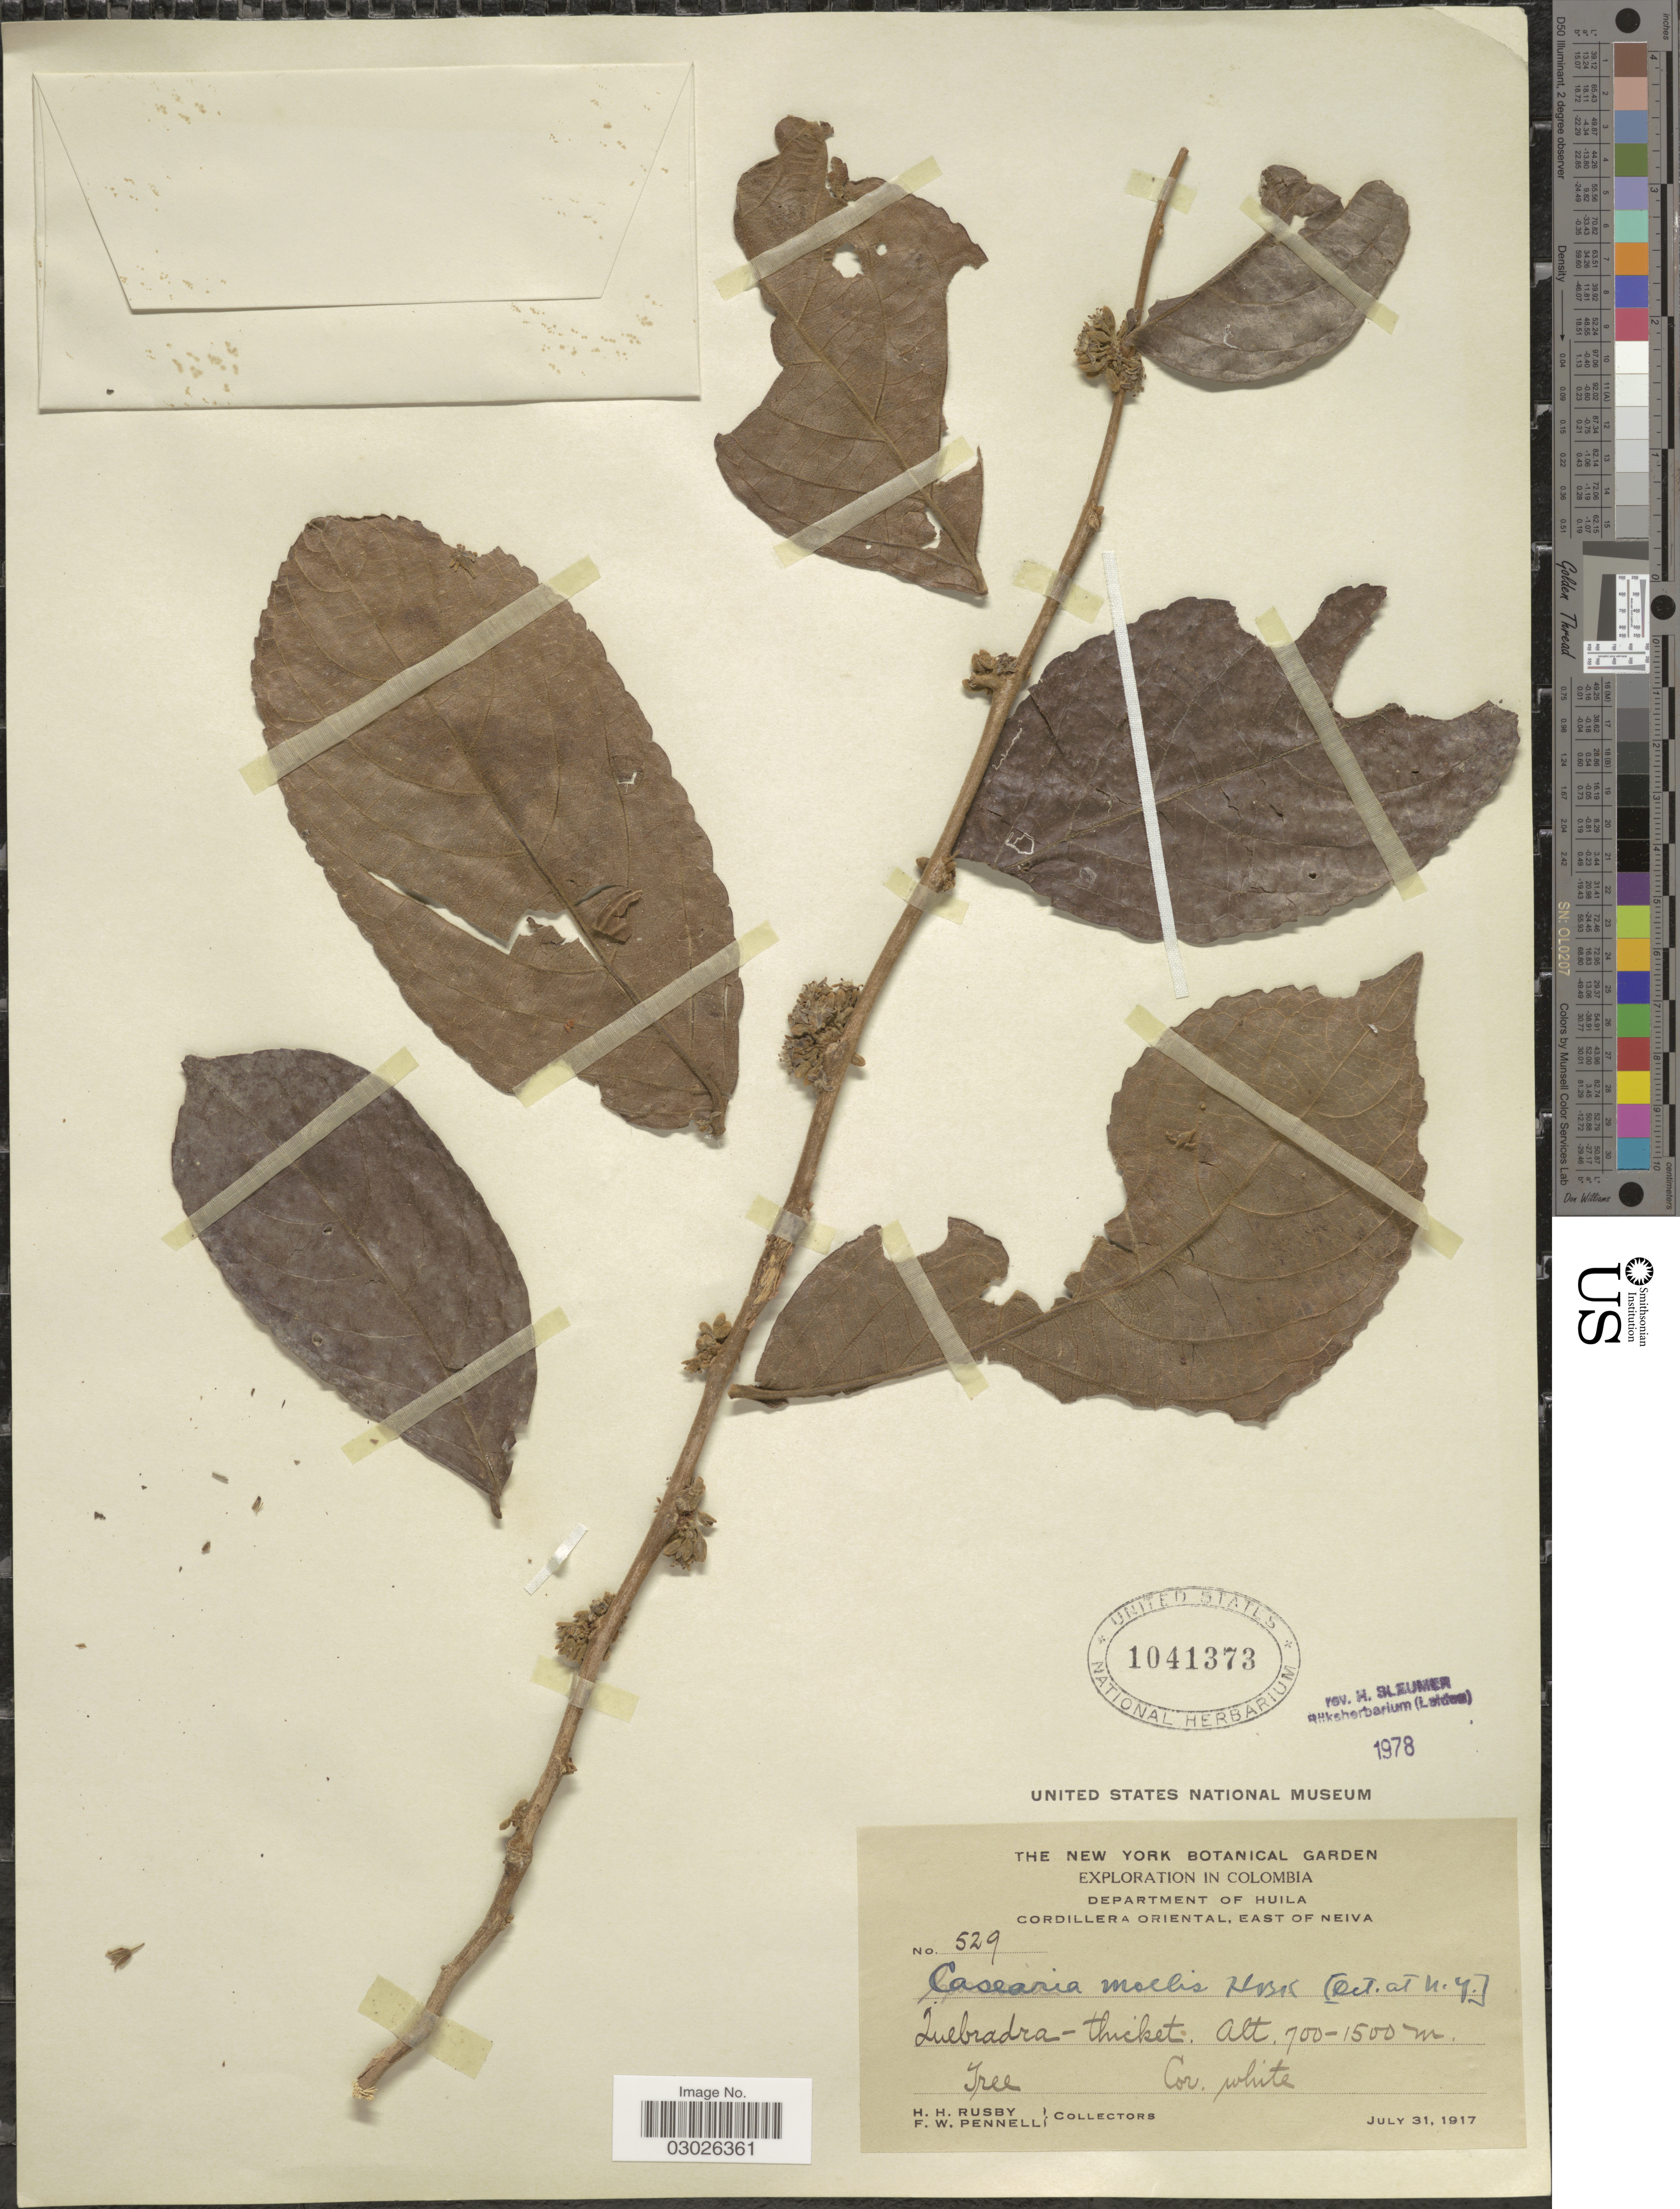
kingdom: Plantae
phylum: Tracheophyta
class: Magnoliopsida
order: Malpighiales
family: Salicaceae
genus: Casearia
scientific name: Casearia mollis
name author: Kunth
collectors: H. H. Rusby & F. W. Pennell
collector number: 529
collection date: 1917-01-31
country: Colombia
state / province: Huila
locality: Department of Huila. Cordillera Oriental, East of Neiva. Quebrada-thicket.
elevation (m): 700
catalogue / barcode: US 1041373